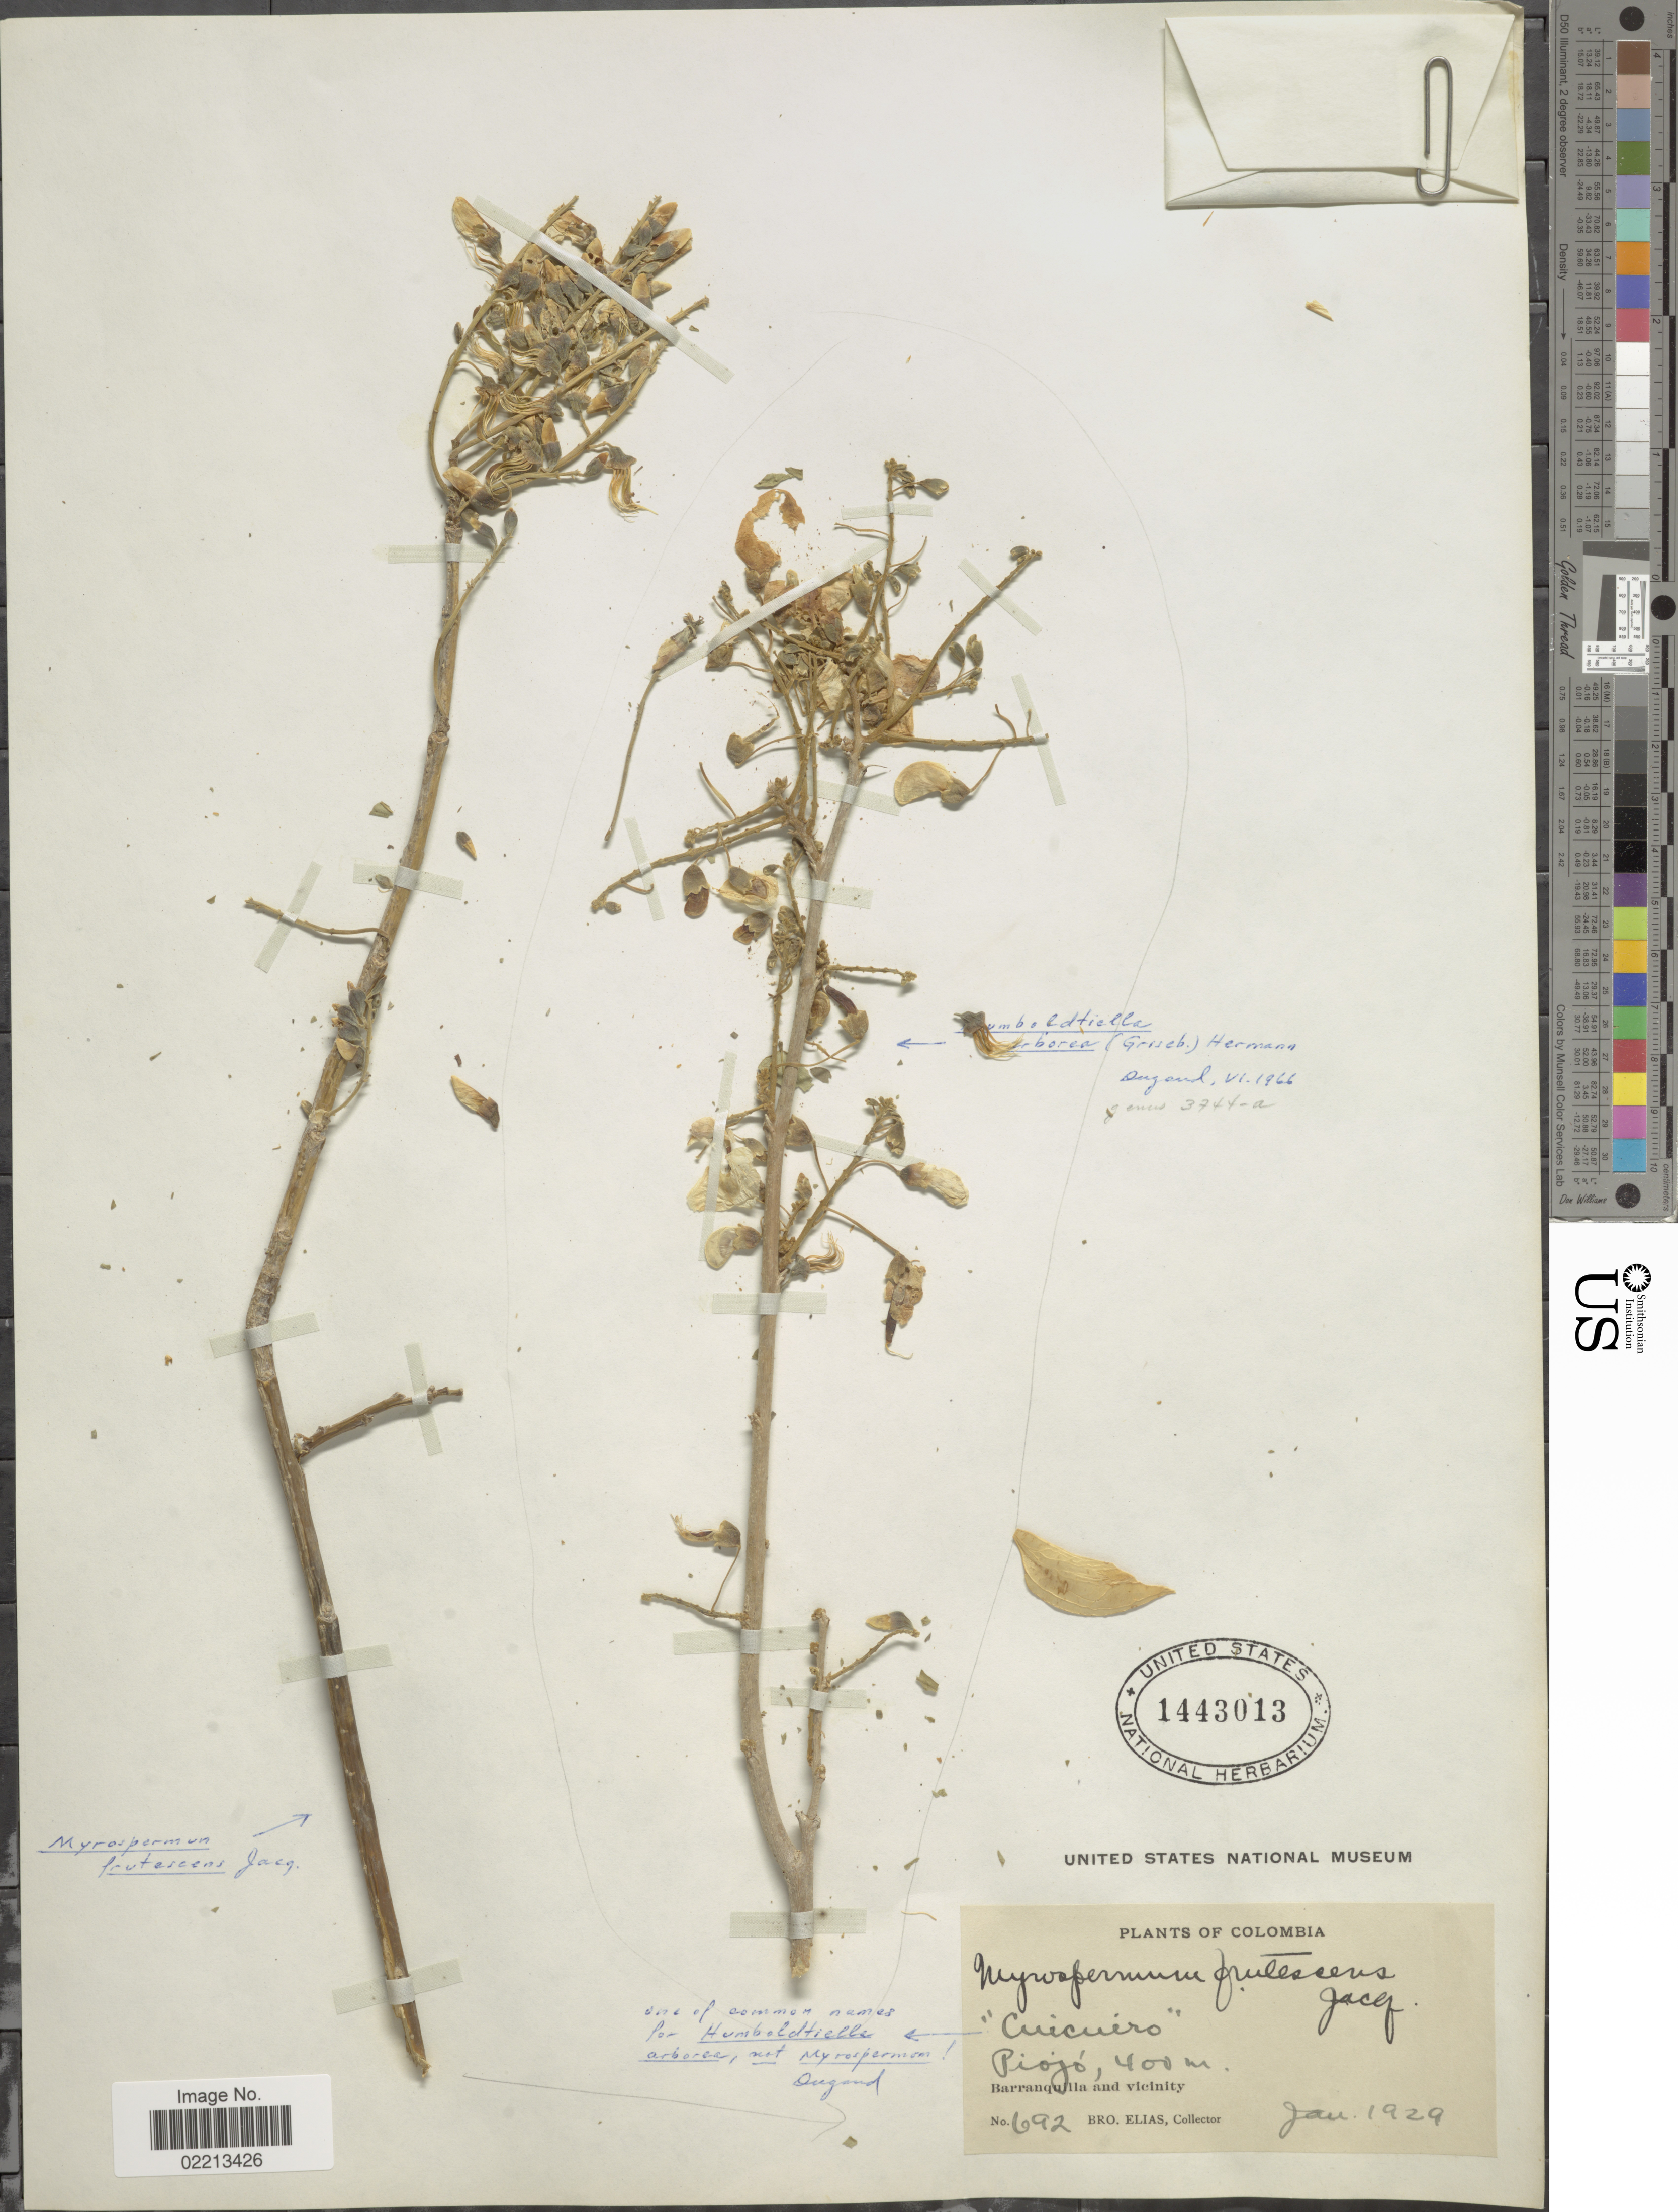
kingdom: Plantae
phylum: Tracheophyta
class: Magnoliopsida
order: Fabales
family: Fabaceae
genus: Myrospermum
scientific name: Myrospermum frutescens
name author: Jacq.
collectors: Bro. Elias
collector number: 692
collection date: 1929-01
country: Colombia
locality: Piojo, Barranquilla and vicinity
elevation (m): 400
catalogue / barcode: US 1443013